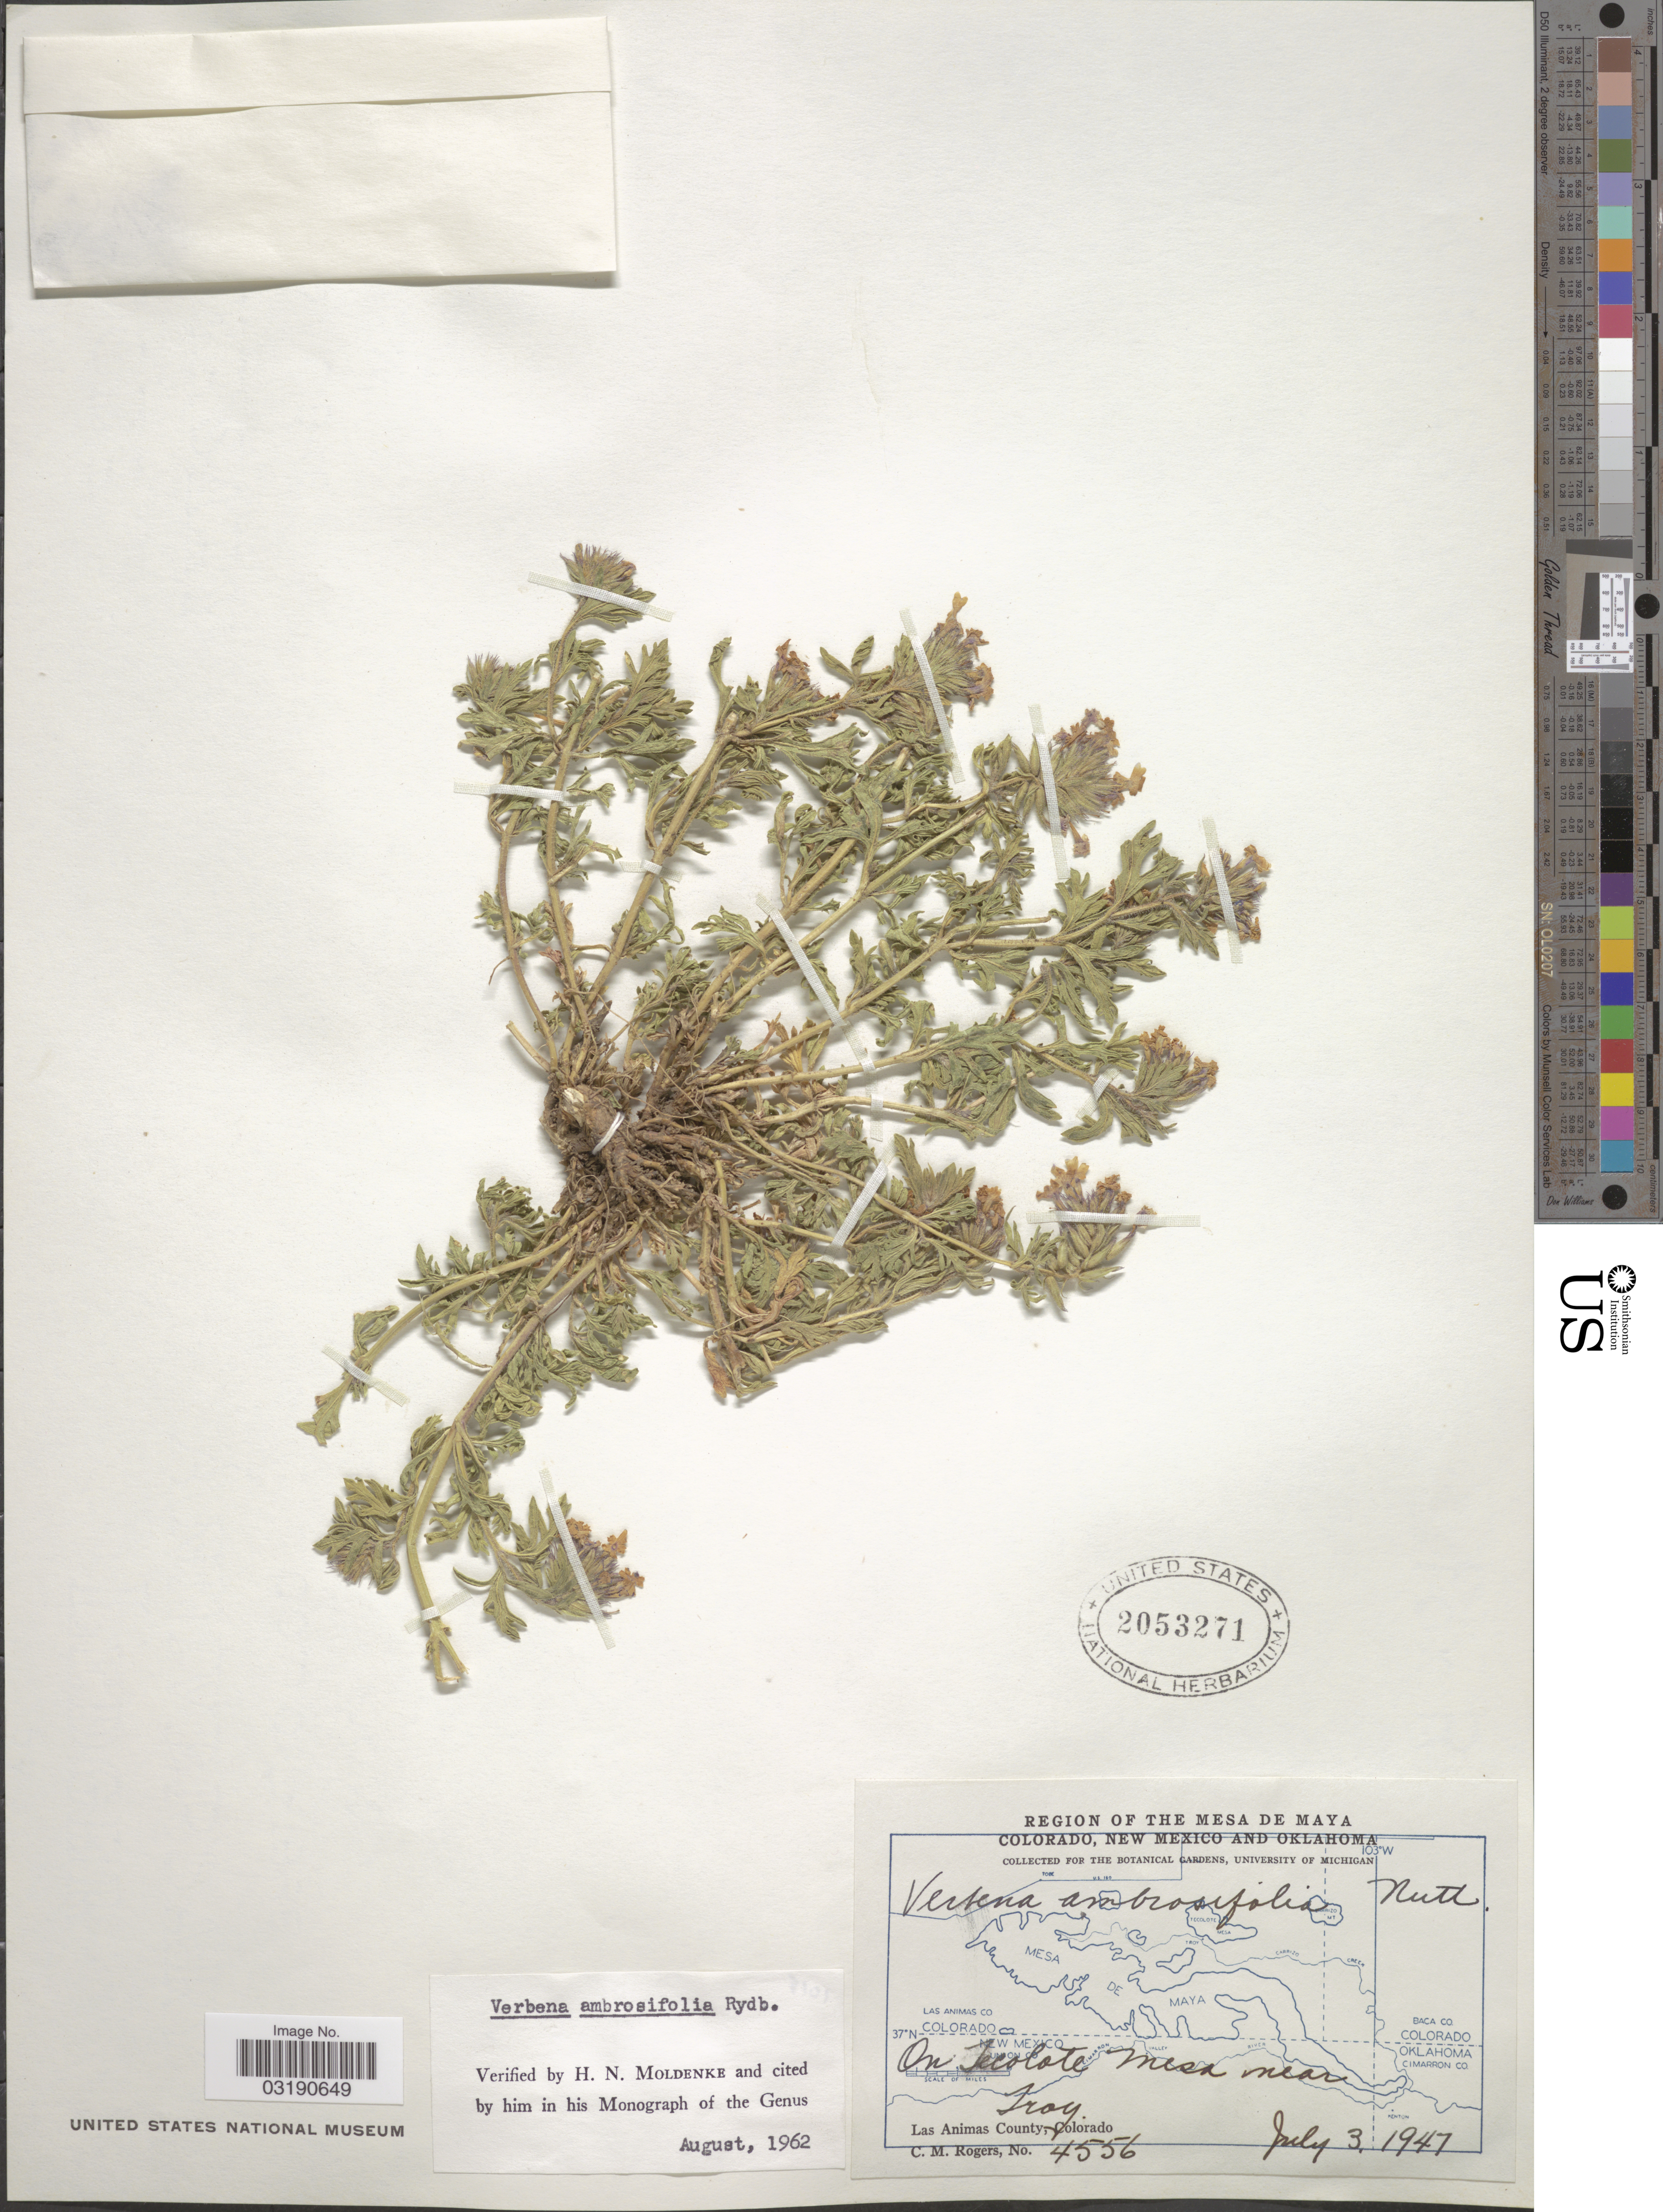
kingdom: Plantae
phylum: Tracheophyta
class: Magnoliopsida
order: Lamiales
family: Verbenaceae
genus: Verbena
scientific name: Verbena ambrosiifolia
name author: Rydb. ex Small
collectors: C. M. Rogers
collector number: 4556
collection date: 1947-07-03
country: United States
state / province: Colorado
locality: Region of the Mesa de Maya, On Tecolote Mesa near Troy, Las Animas County.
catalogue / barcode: US 2053271